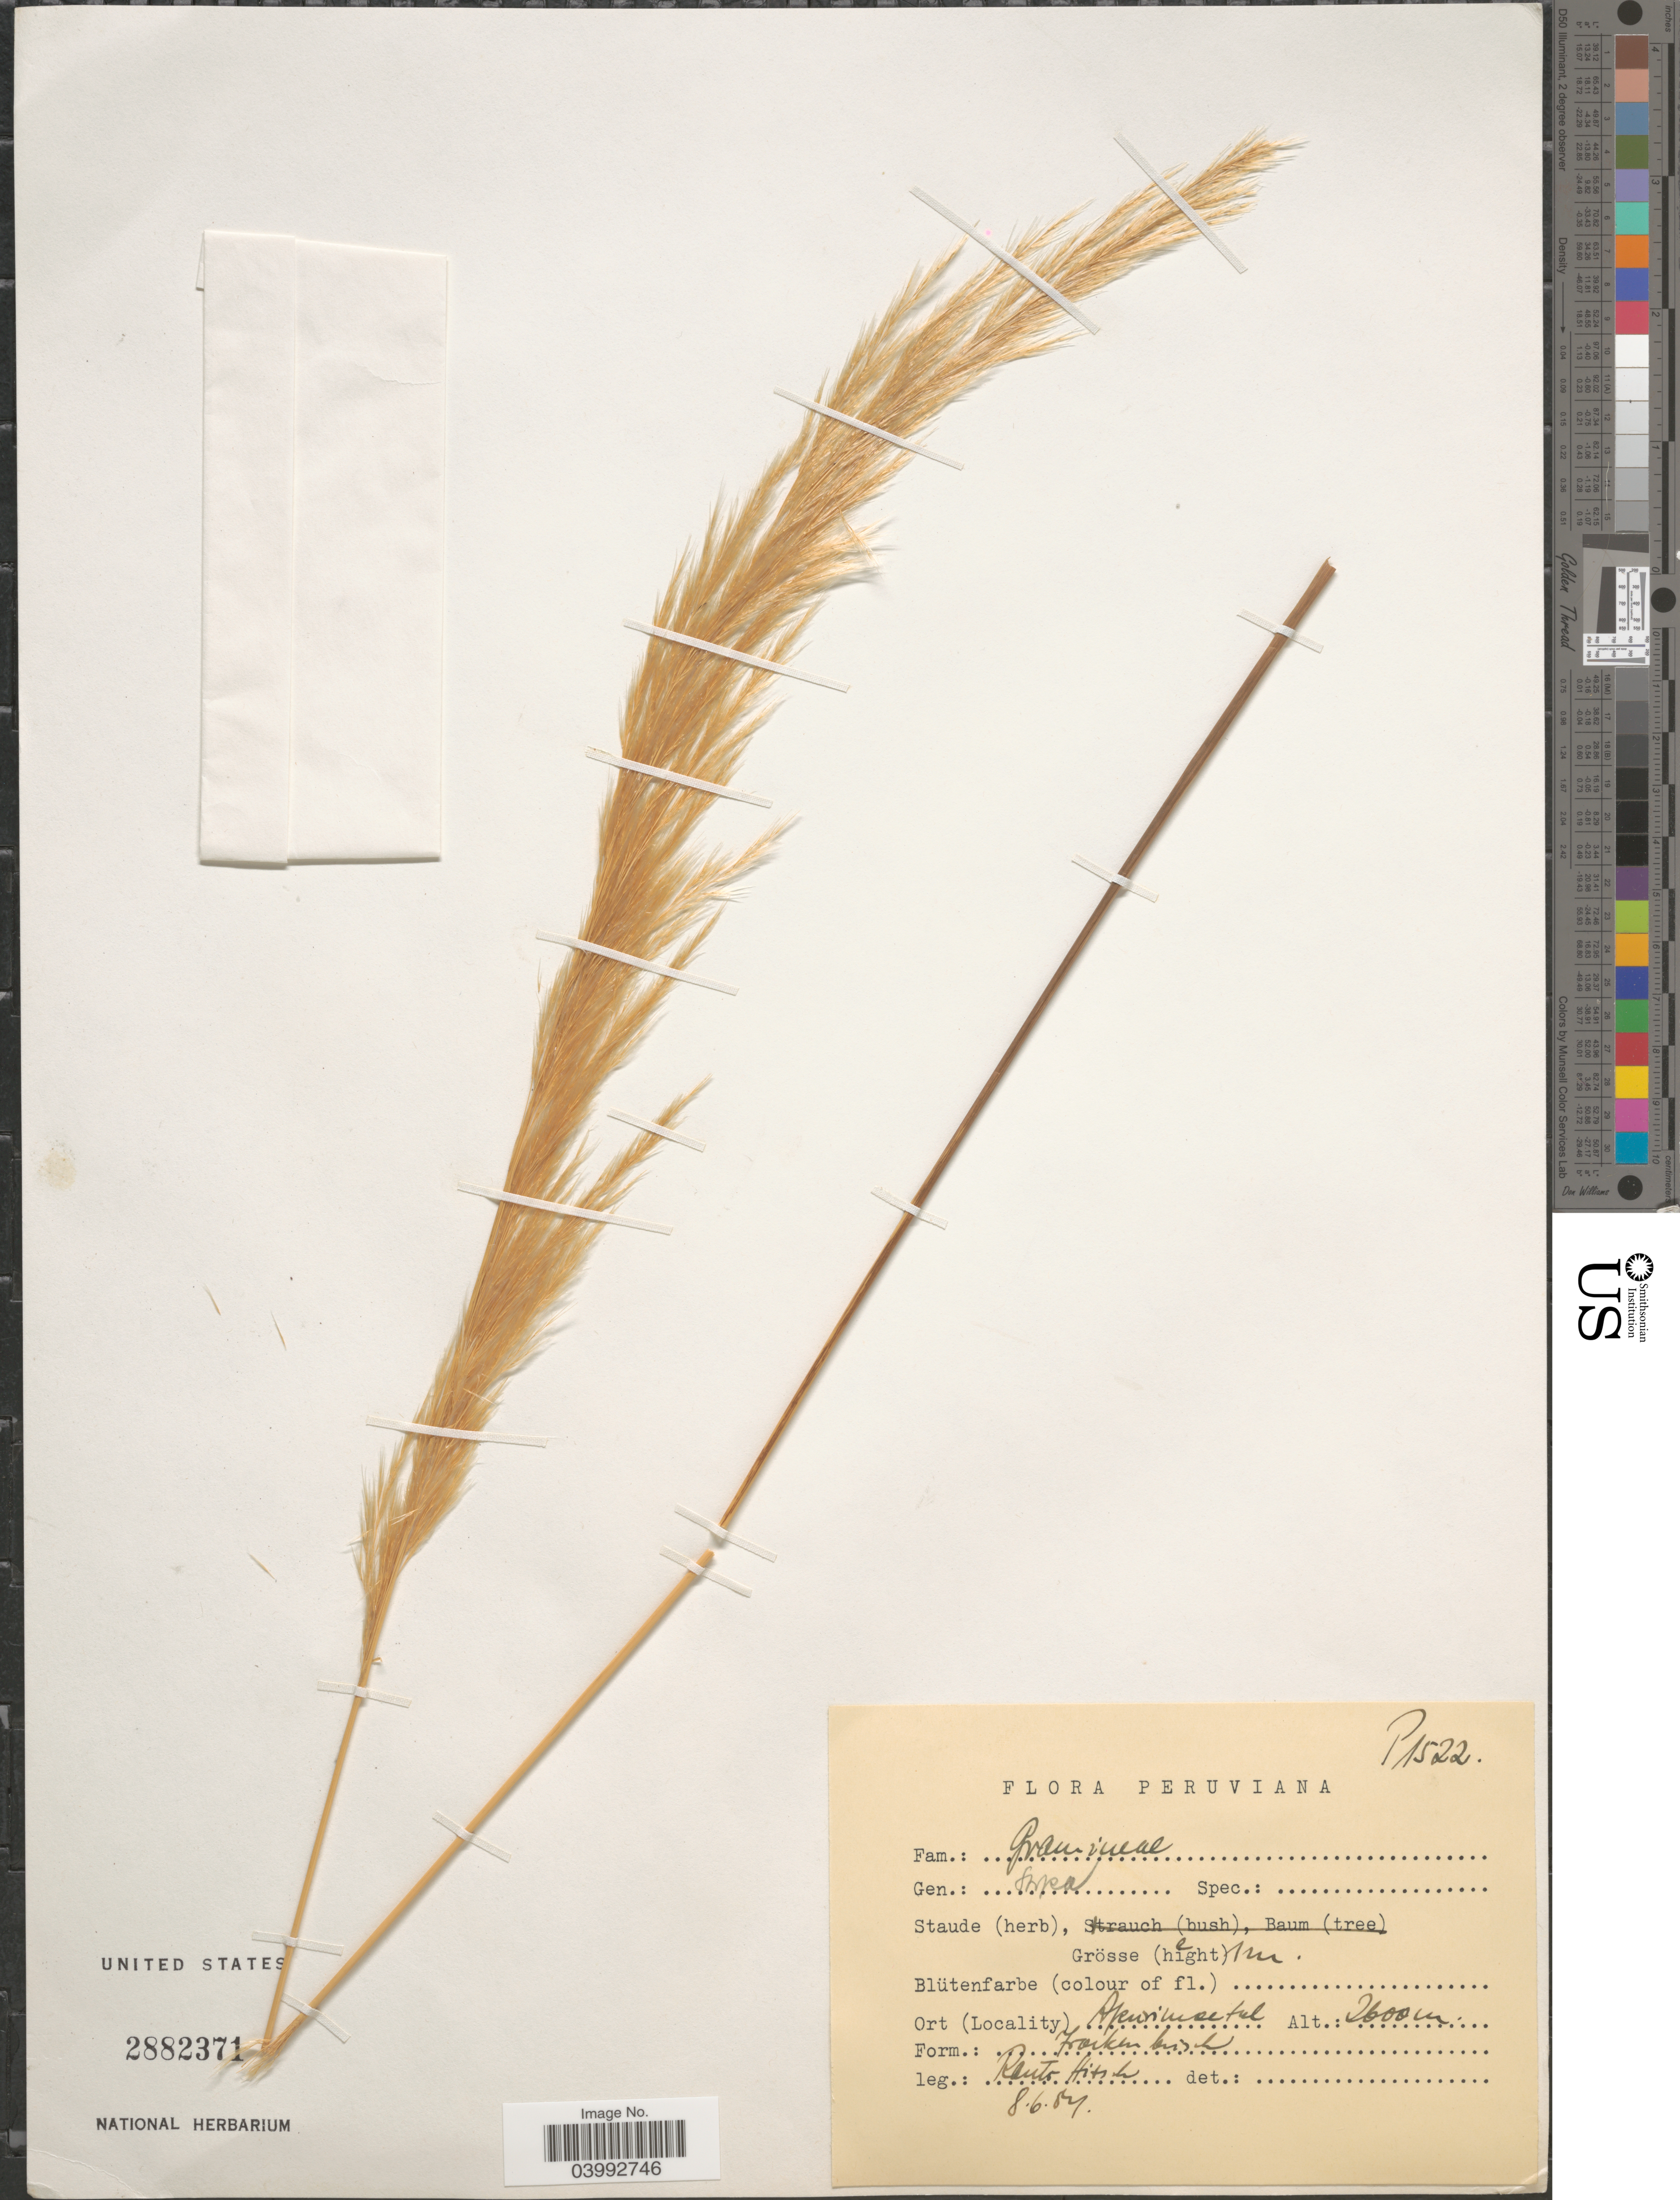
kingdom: Plantae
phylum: Tracheophyta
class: Liliopsida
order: Poales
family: Poaceae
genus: Jarava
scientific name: Jarava sp.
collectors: W. Rauh & G. Hirsch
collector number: P1522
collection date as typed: Transcribed d/m/y: 8/6/87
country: Peru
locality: Apurimactol.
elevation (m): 2600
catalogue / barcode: US 2882371